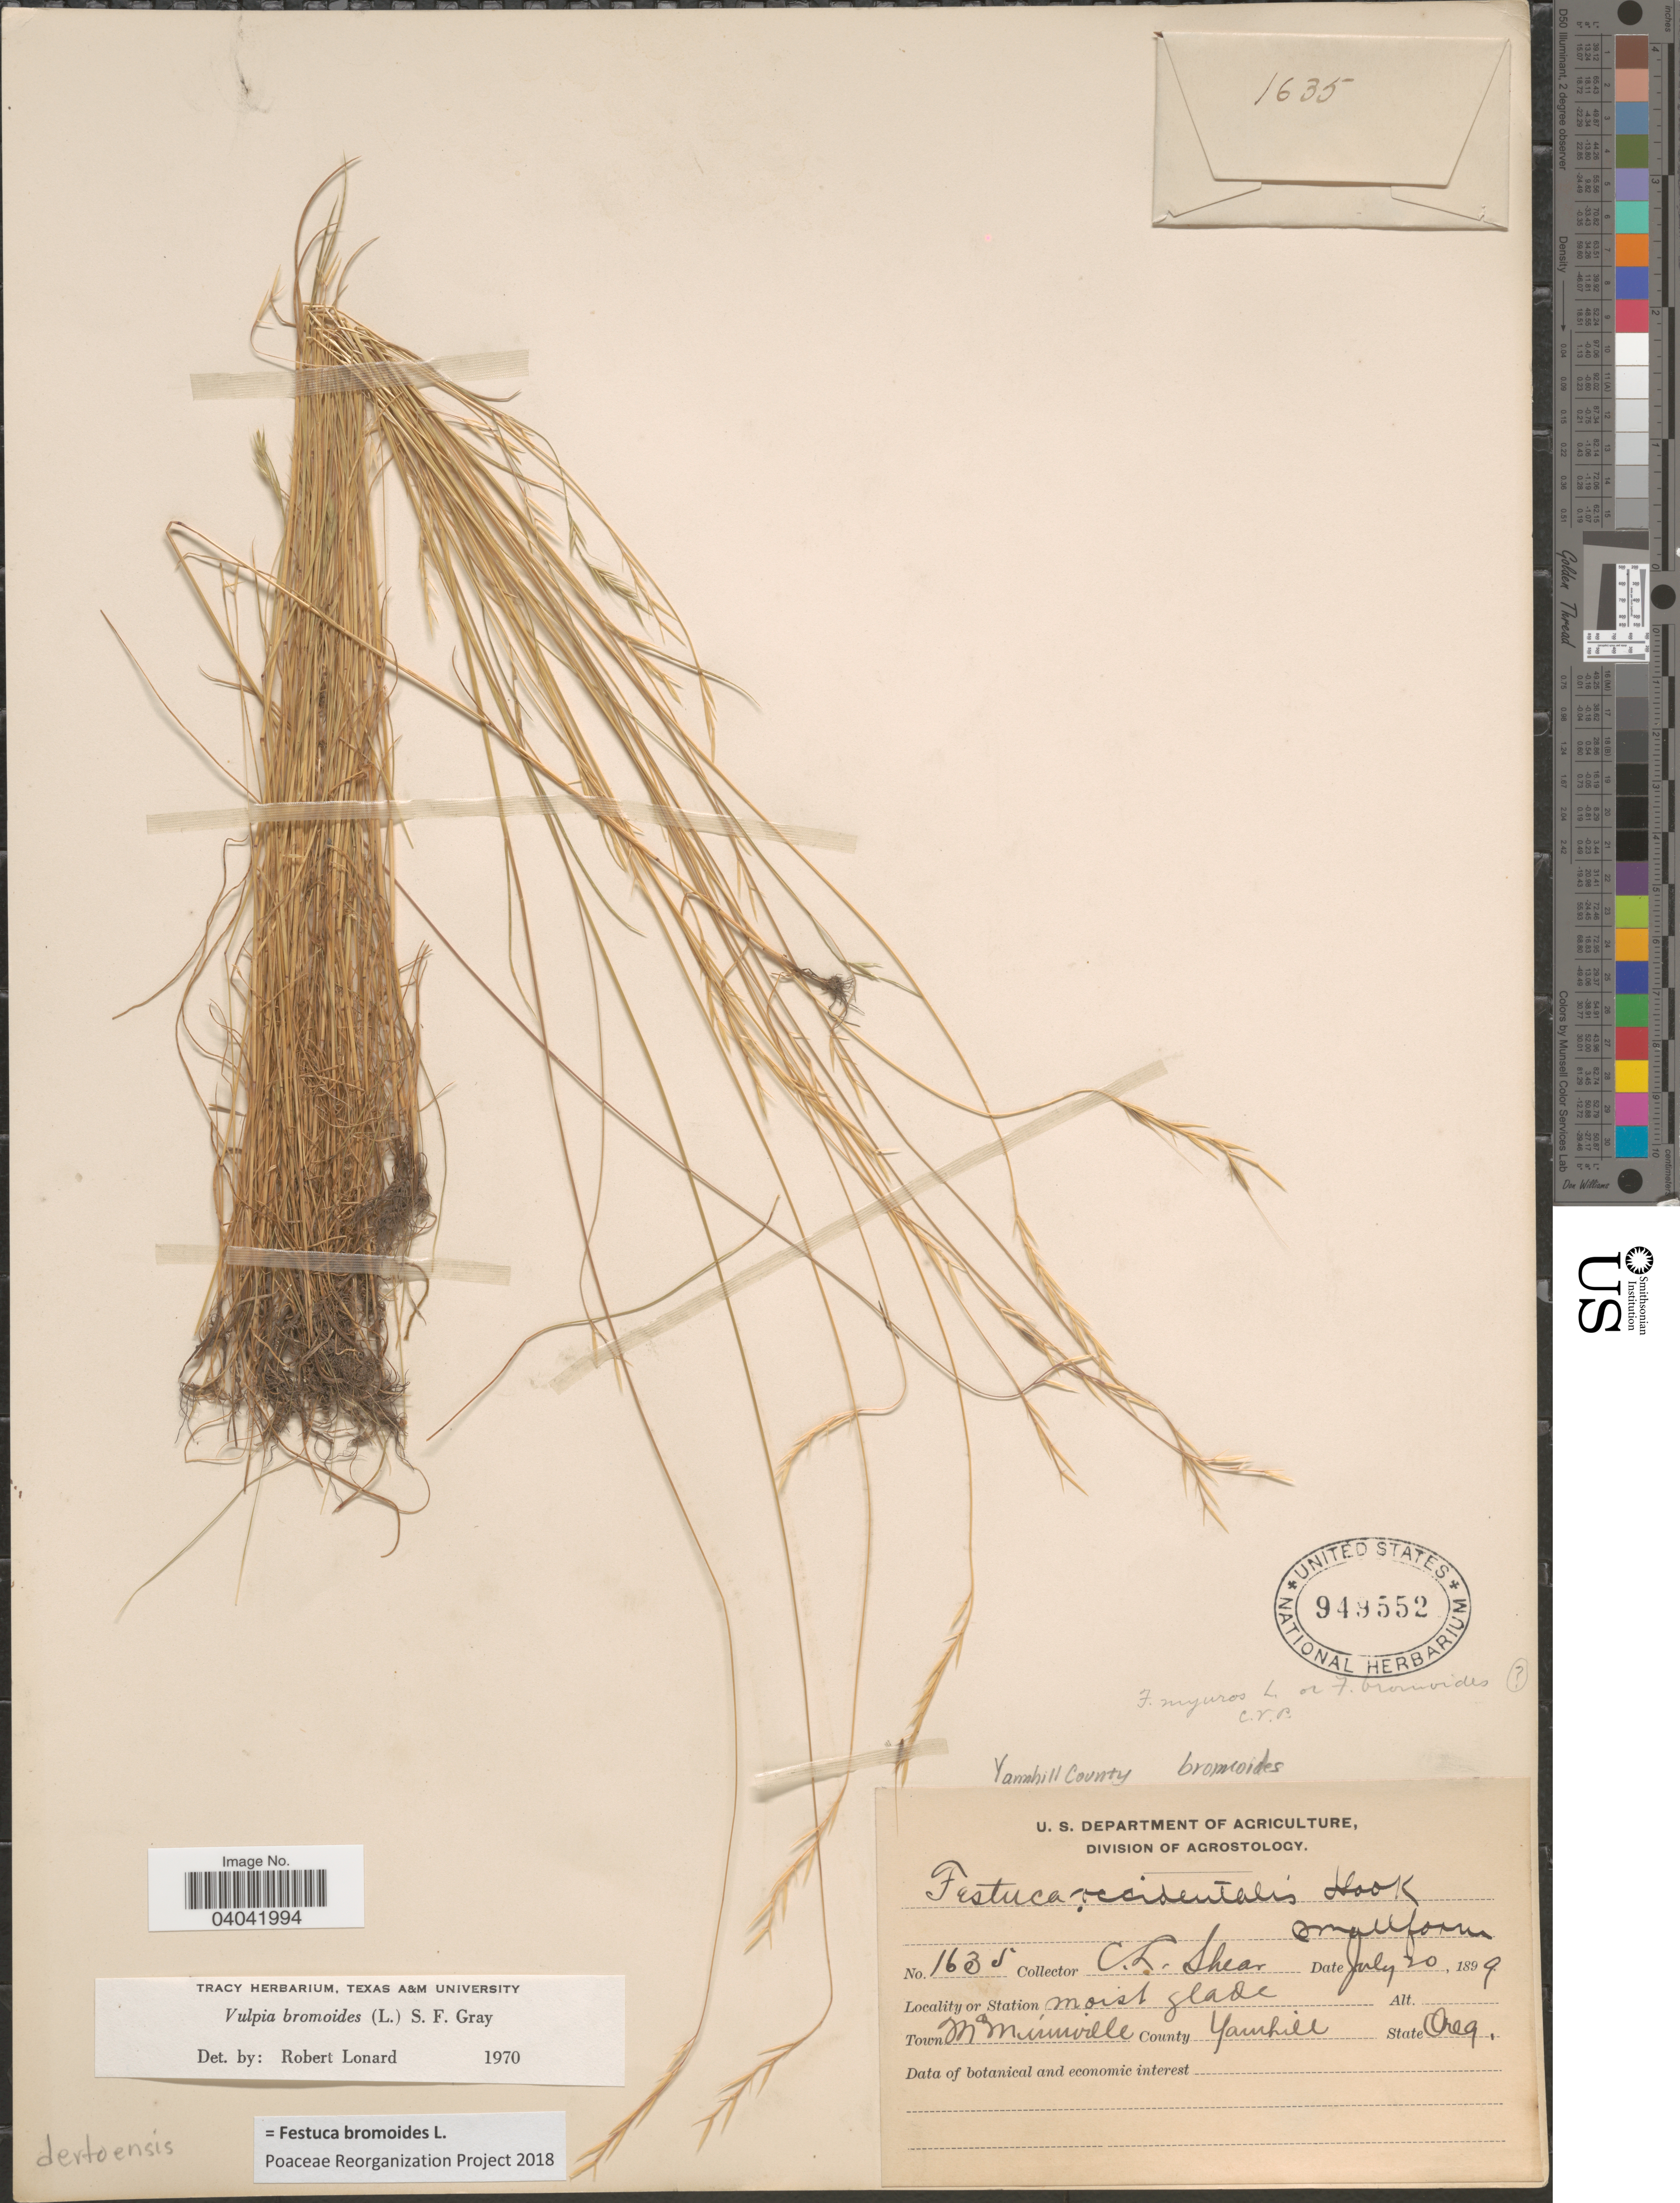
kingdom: Plantae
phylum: Tracheophyta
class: Liliopsida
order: Poales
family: Poaceae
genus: Festuca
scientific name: Festuca bromoides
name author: L.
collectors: C. L. Shear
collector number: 1635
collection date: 1899-07-20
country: United States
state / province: Oregon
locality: Town McMinnville County Yamhill.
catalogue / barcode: US 949552